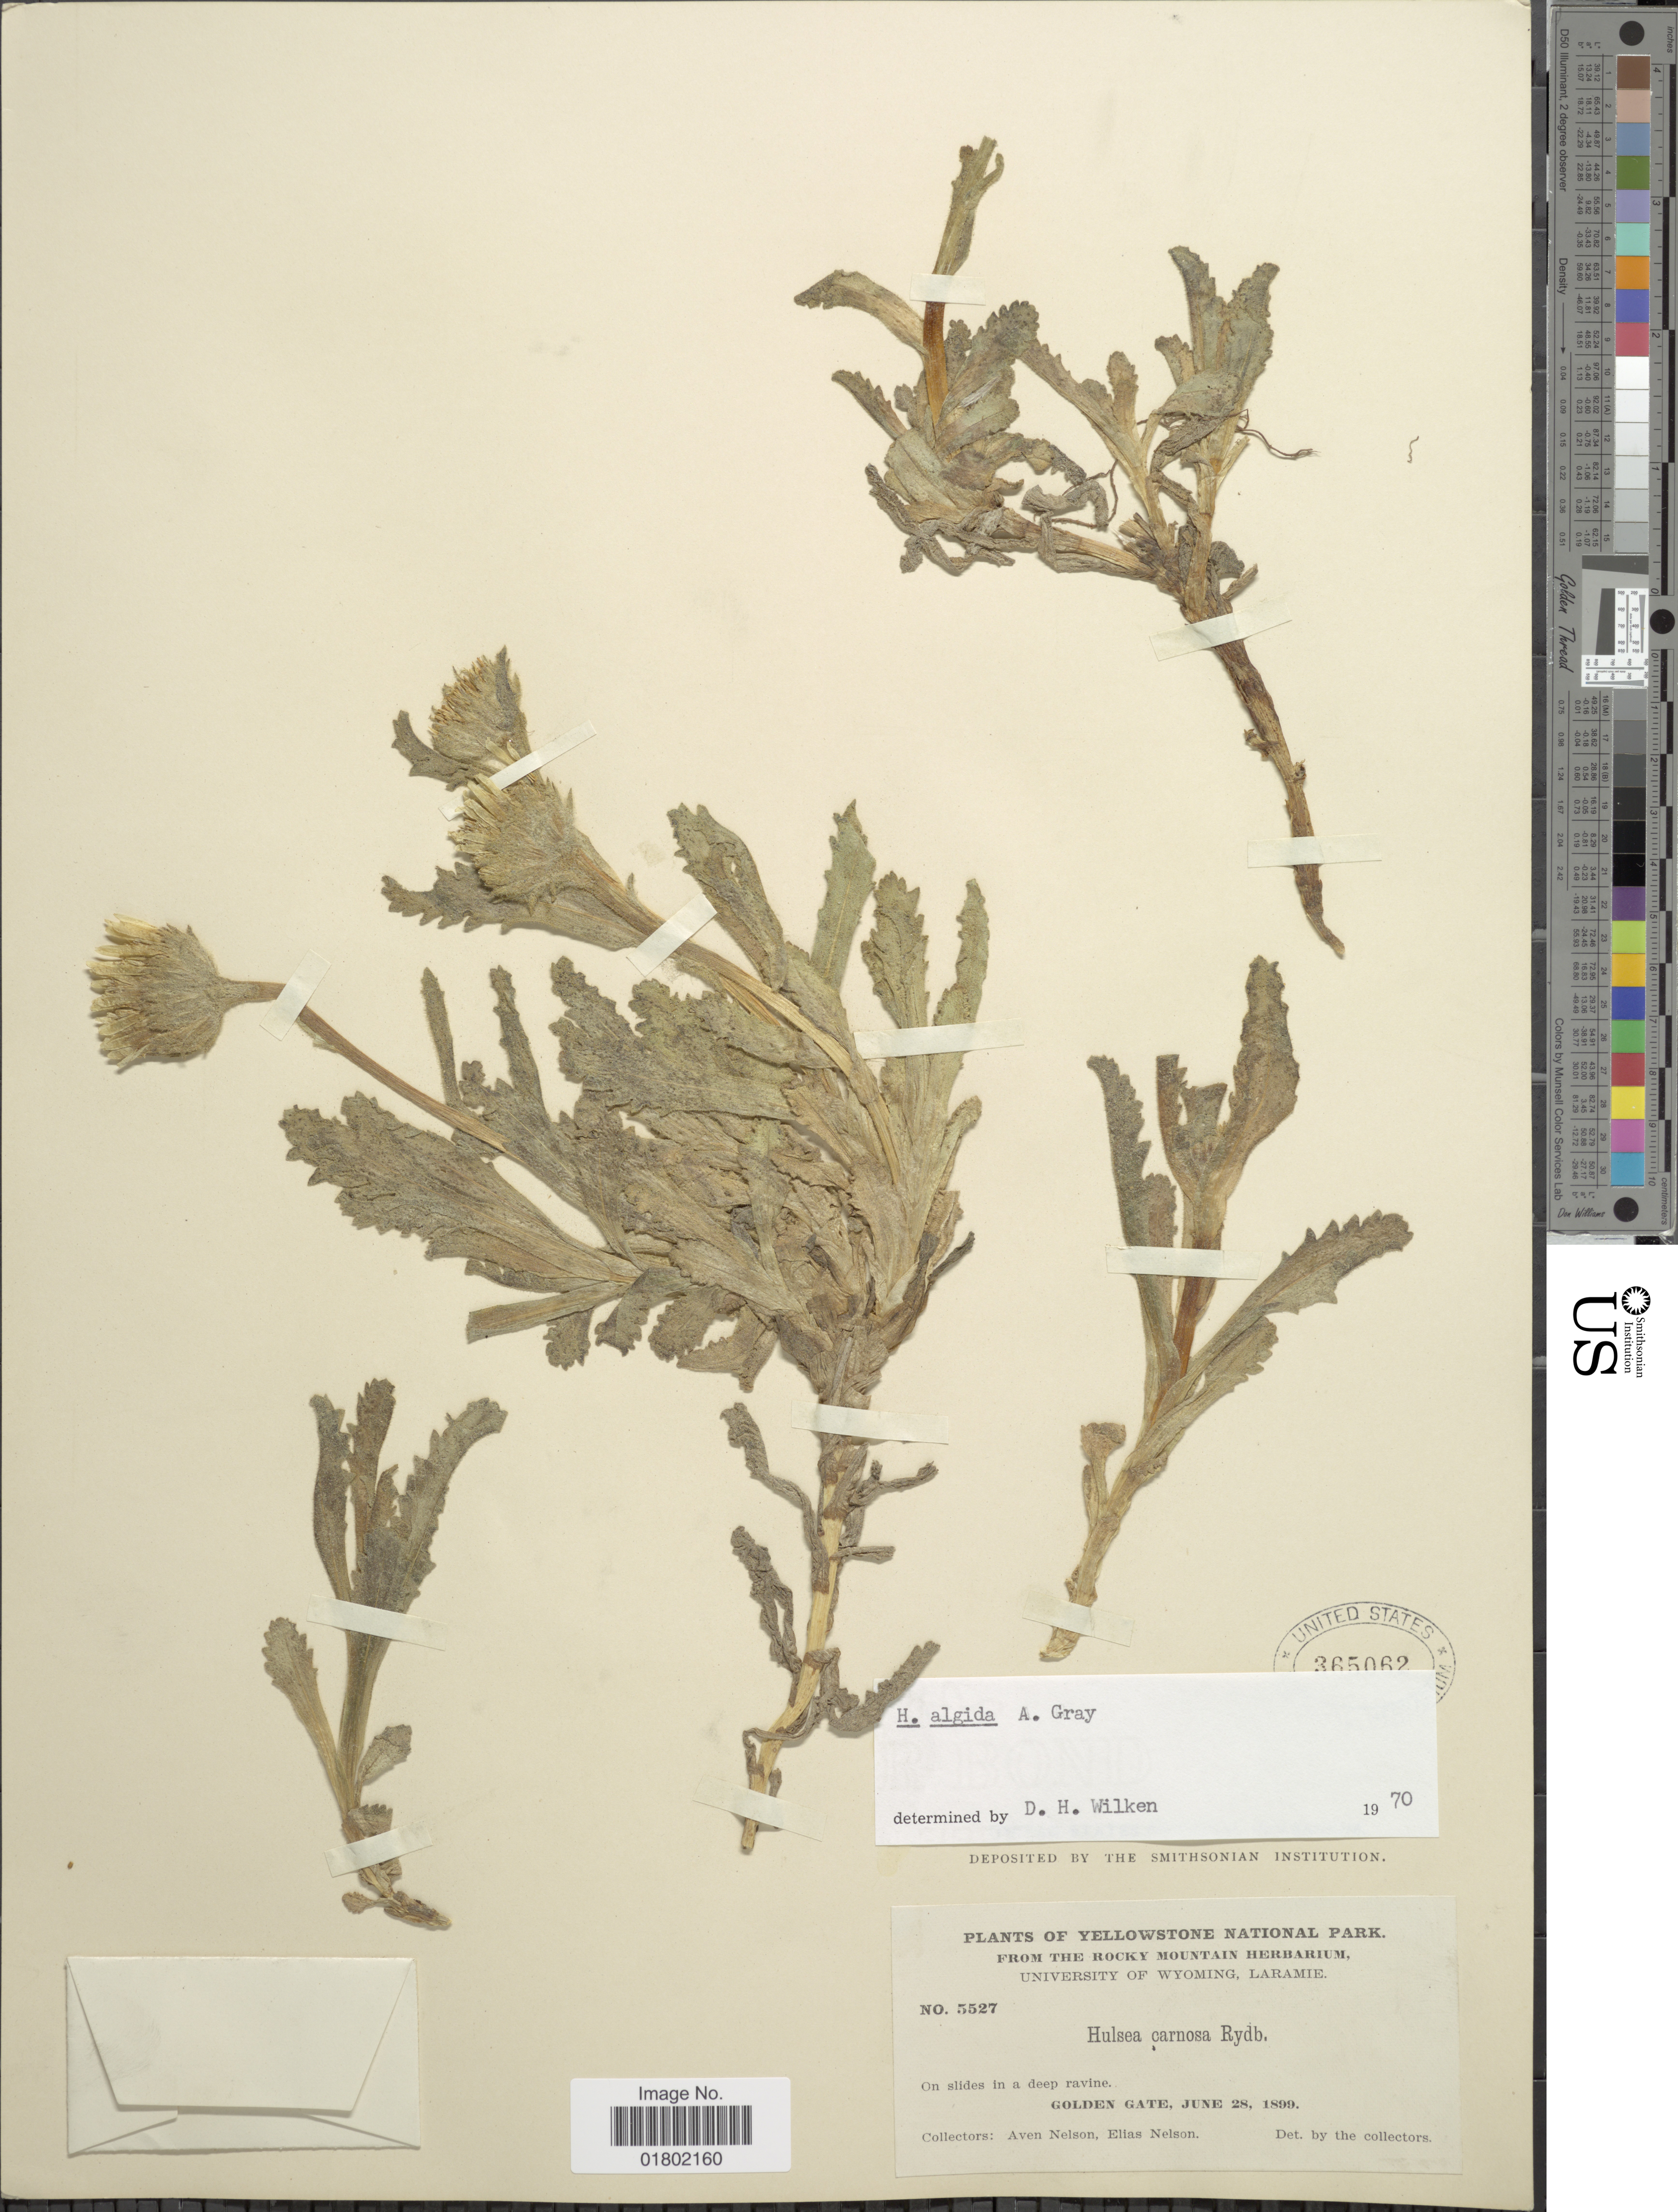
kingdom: Plantae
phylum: Tracheophyta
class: Magnoliopsida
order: Asterales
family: Asteraceae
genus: Hulsea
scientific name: Hulsea algida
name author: A. Gray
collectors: A. Nelson & E. Nelson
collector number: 5527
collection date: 1899-06-28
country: United States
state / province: Wyoming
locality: Yellowstone National Park, Golden Gate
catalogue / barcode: US 365062